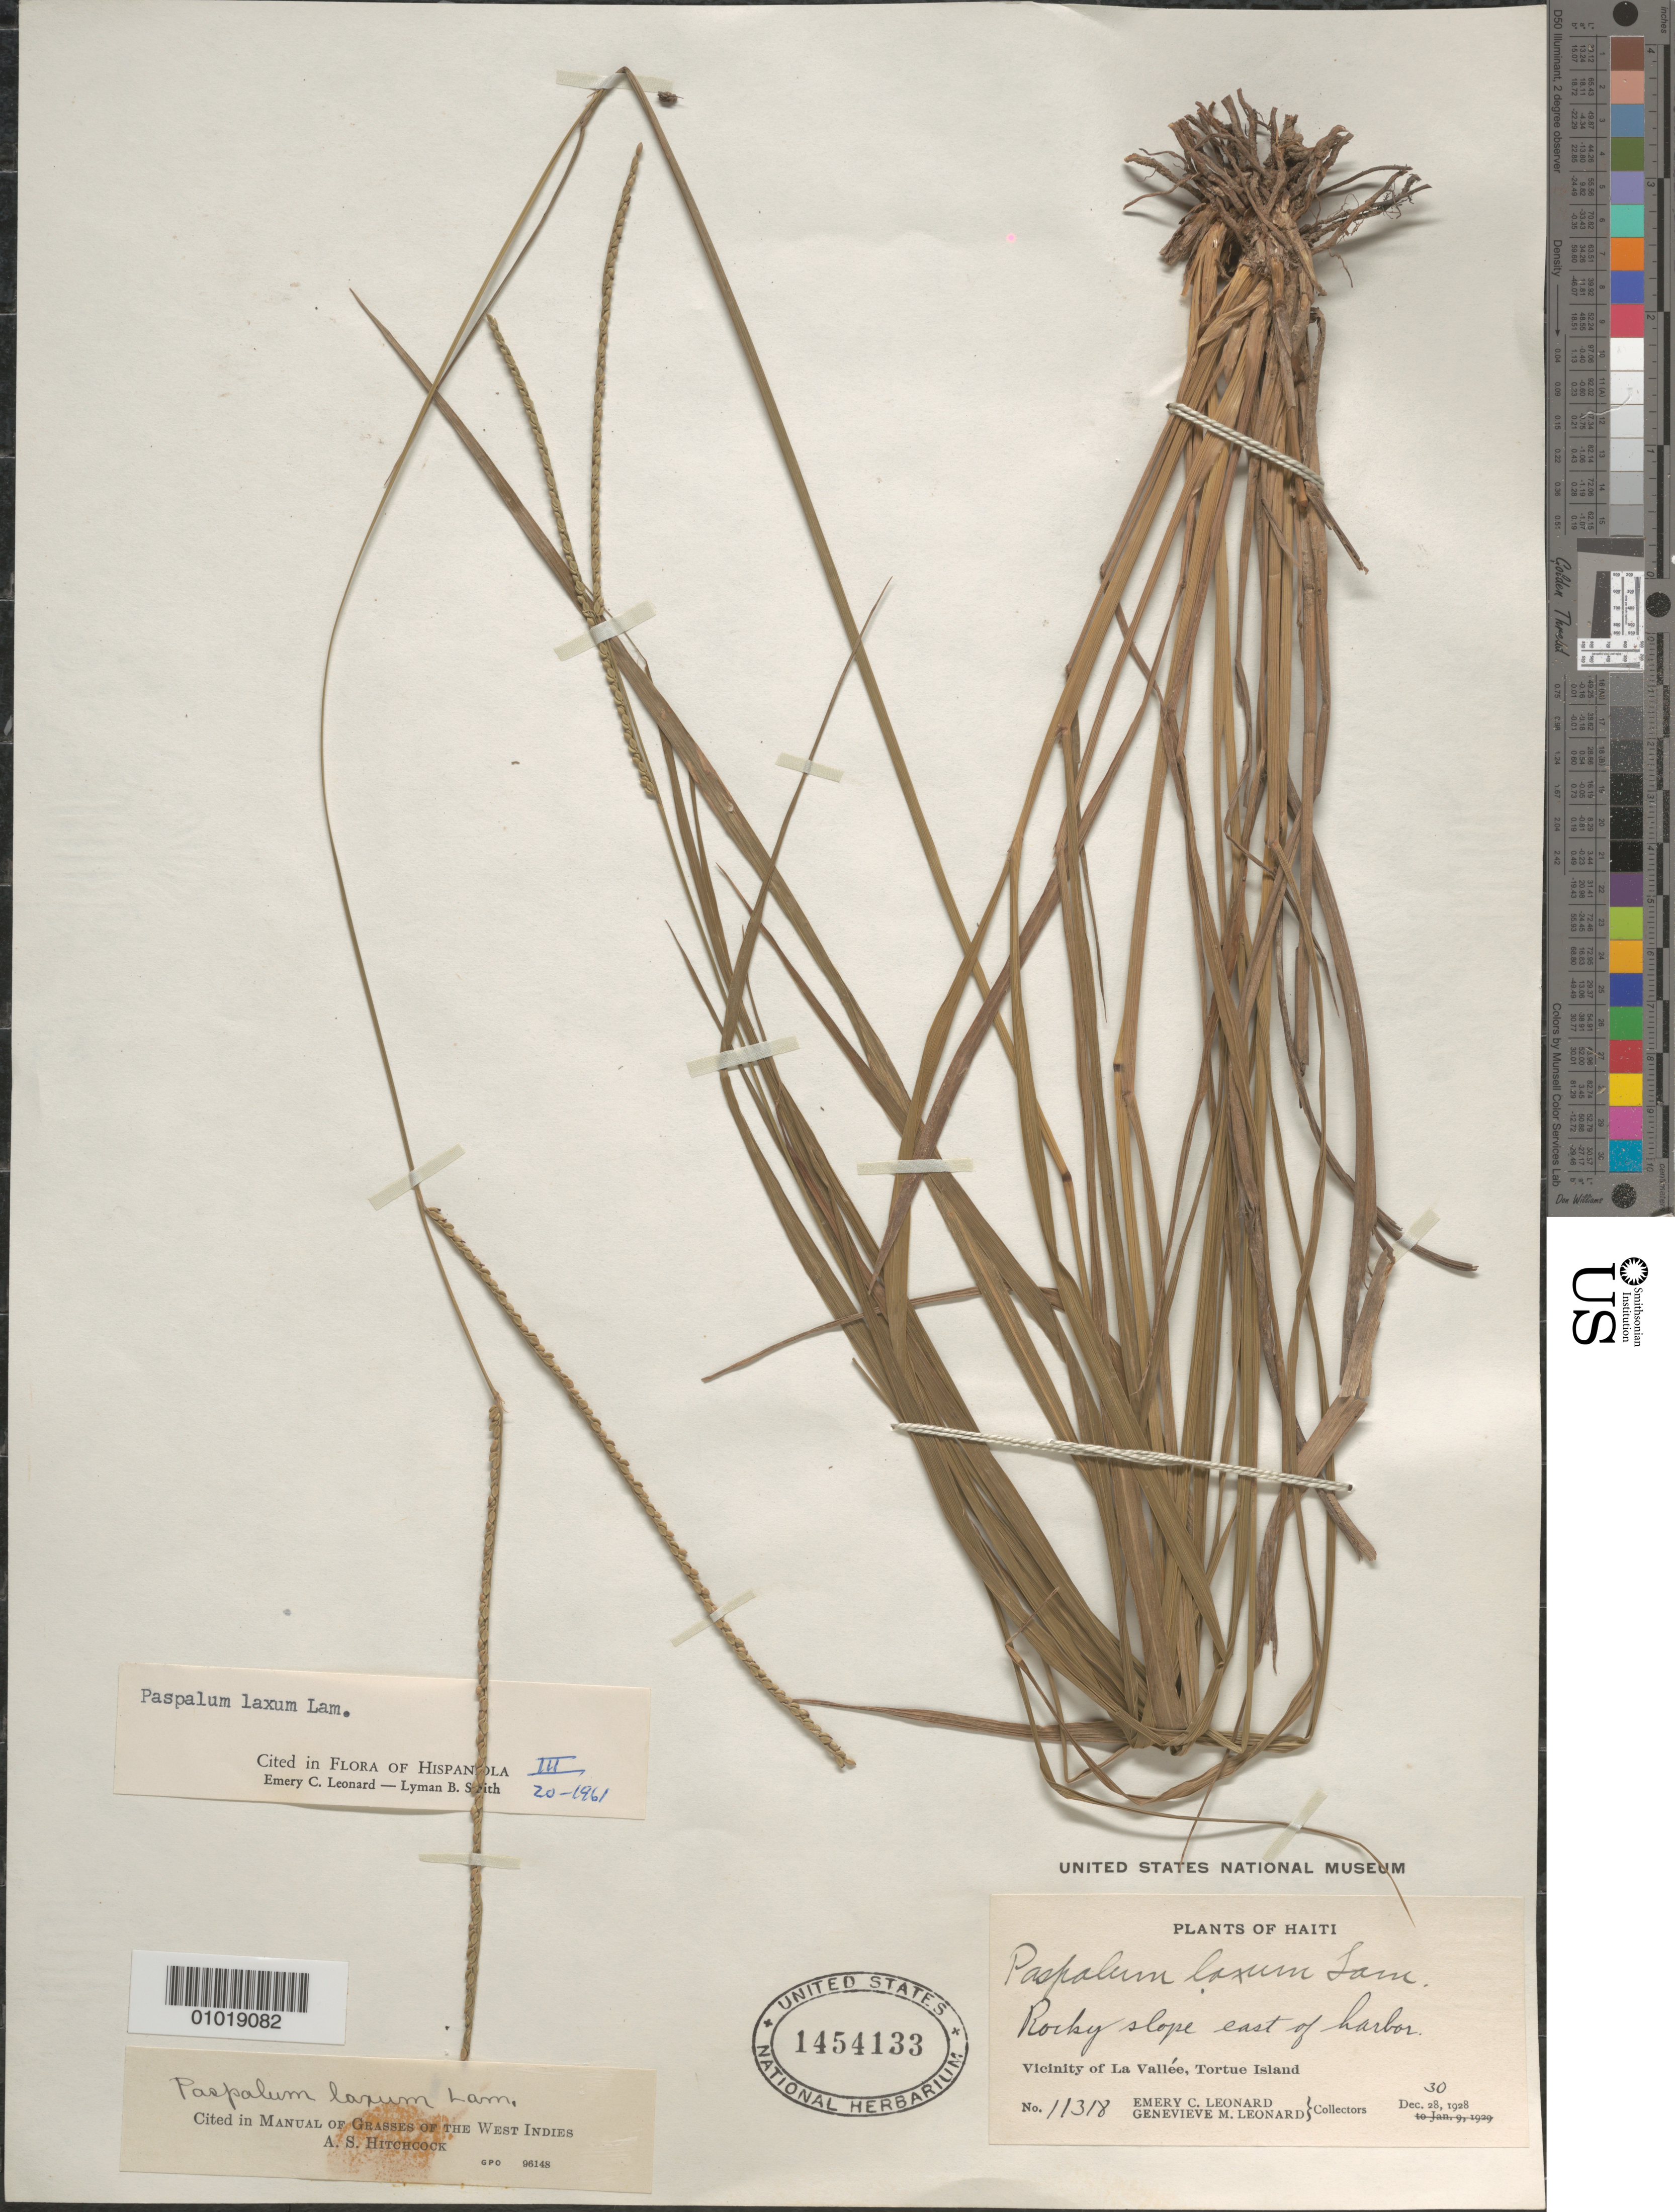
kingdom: Plantae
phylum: Tracheophyta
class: Liliopsida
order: Poales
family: Poaceae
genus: Paspalum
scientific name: Paspalum laxum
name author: Lam.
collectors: E. C. Leonard & G. M. Leonard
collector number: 11318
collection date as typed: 30 Dec 1928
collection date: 1928-12-30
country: Haiti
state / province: Nord-Óuest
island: Île de la Tortue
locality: Vicinity of La Vallee, Tortue Island, E of harbor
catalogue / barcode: US 1454133